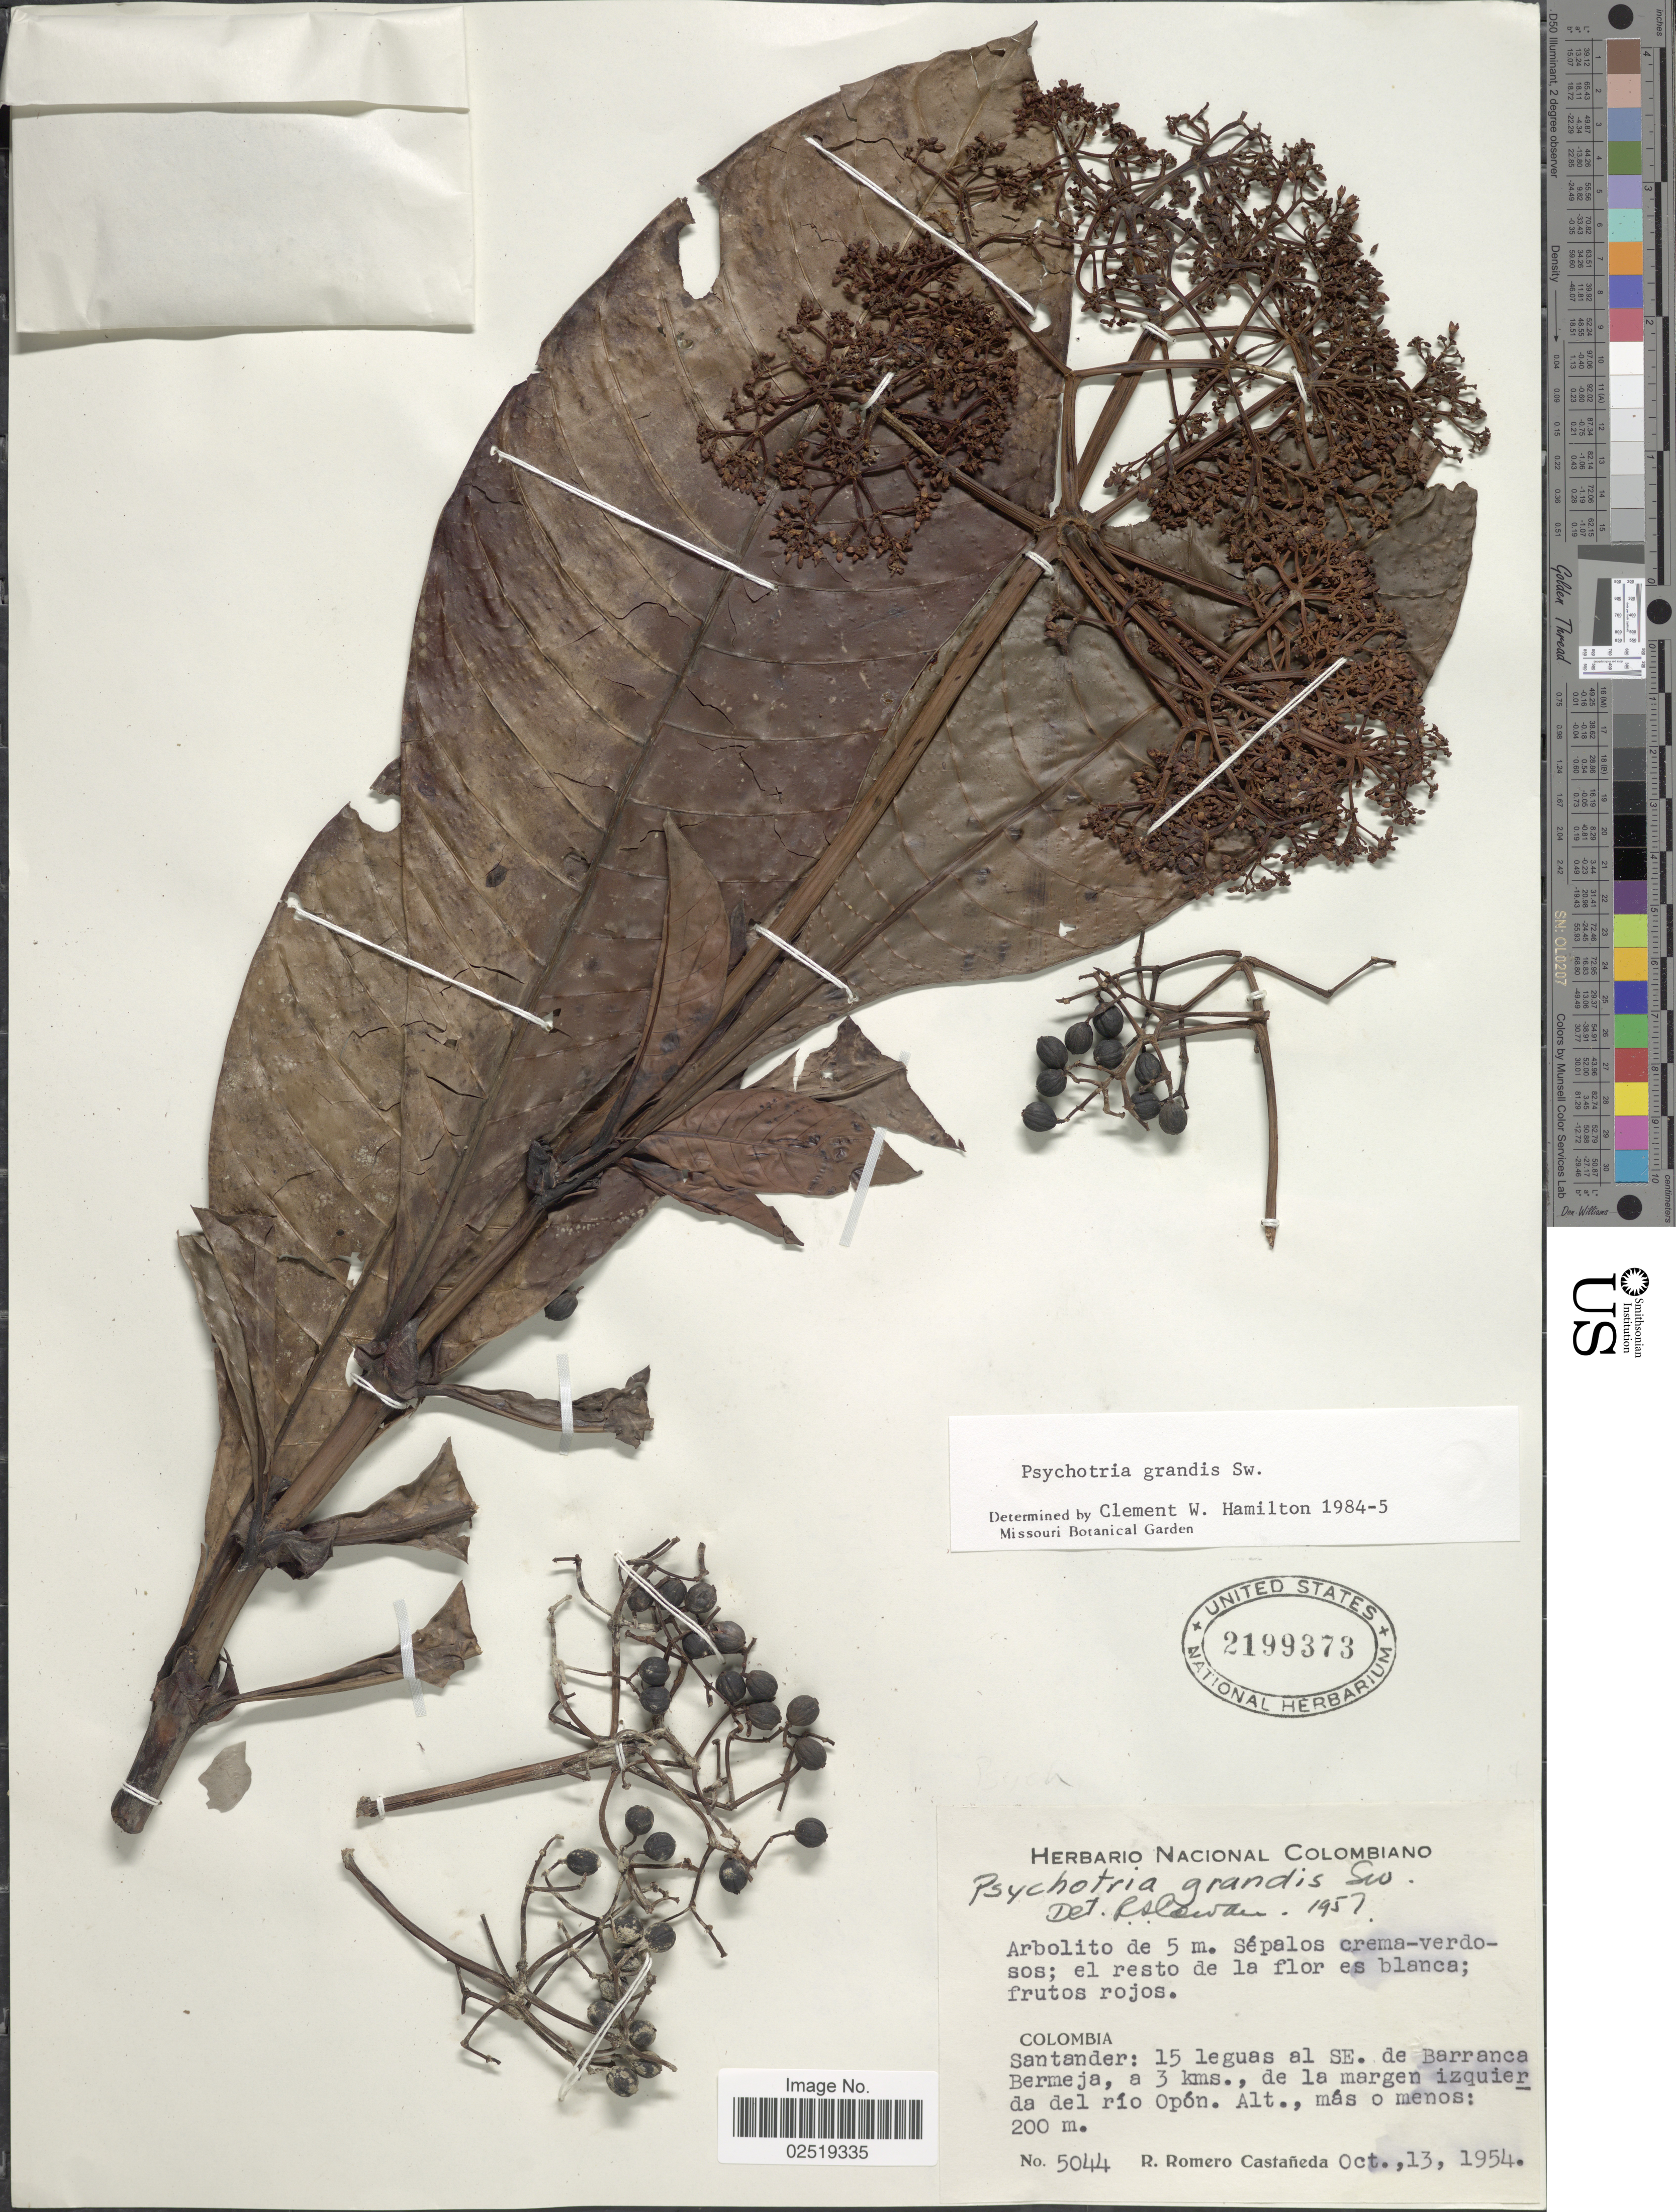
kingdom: Plantae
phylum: Tracheophyta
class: Magnoliopsida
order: Gentianales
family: Rubiaceae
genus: Psychotria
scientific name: Psychotria grandis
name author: Sw.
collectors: R. Romero Castañeda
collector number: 5044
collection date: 1954-10-13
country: Colombia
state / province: Santander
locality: Santander: 15 leguas al SE. de Barranca Bermeja, a 3 kms., de la margen izquierda del rio Opon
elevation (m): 200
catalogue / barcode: US 2199373